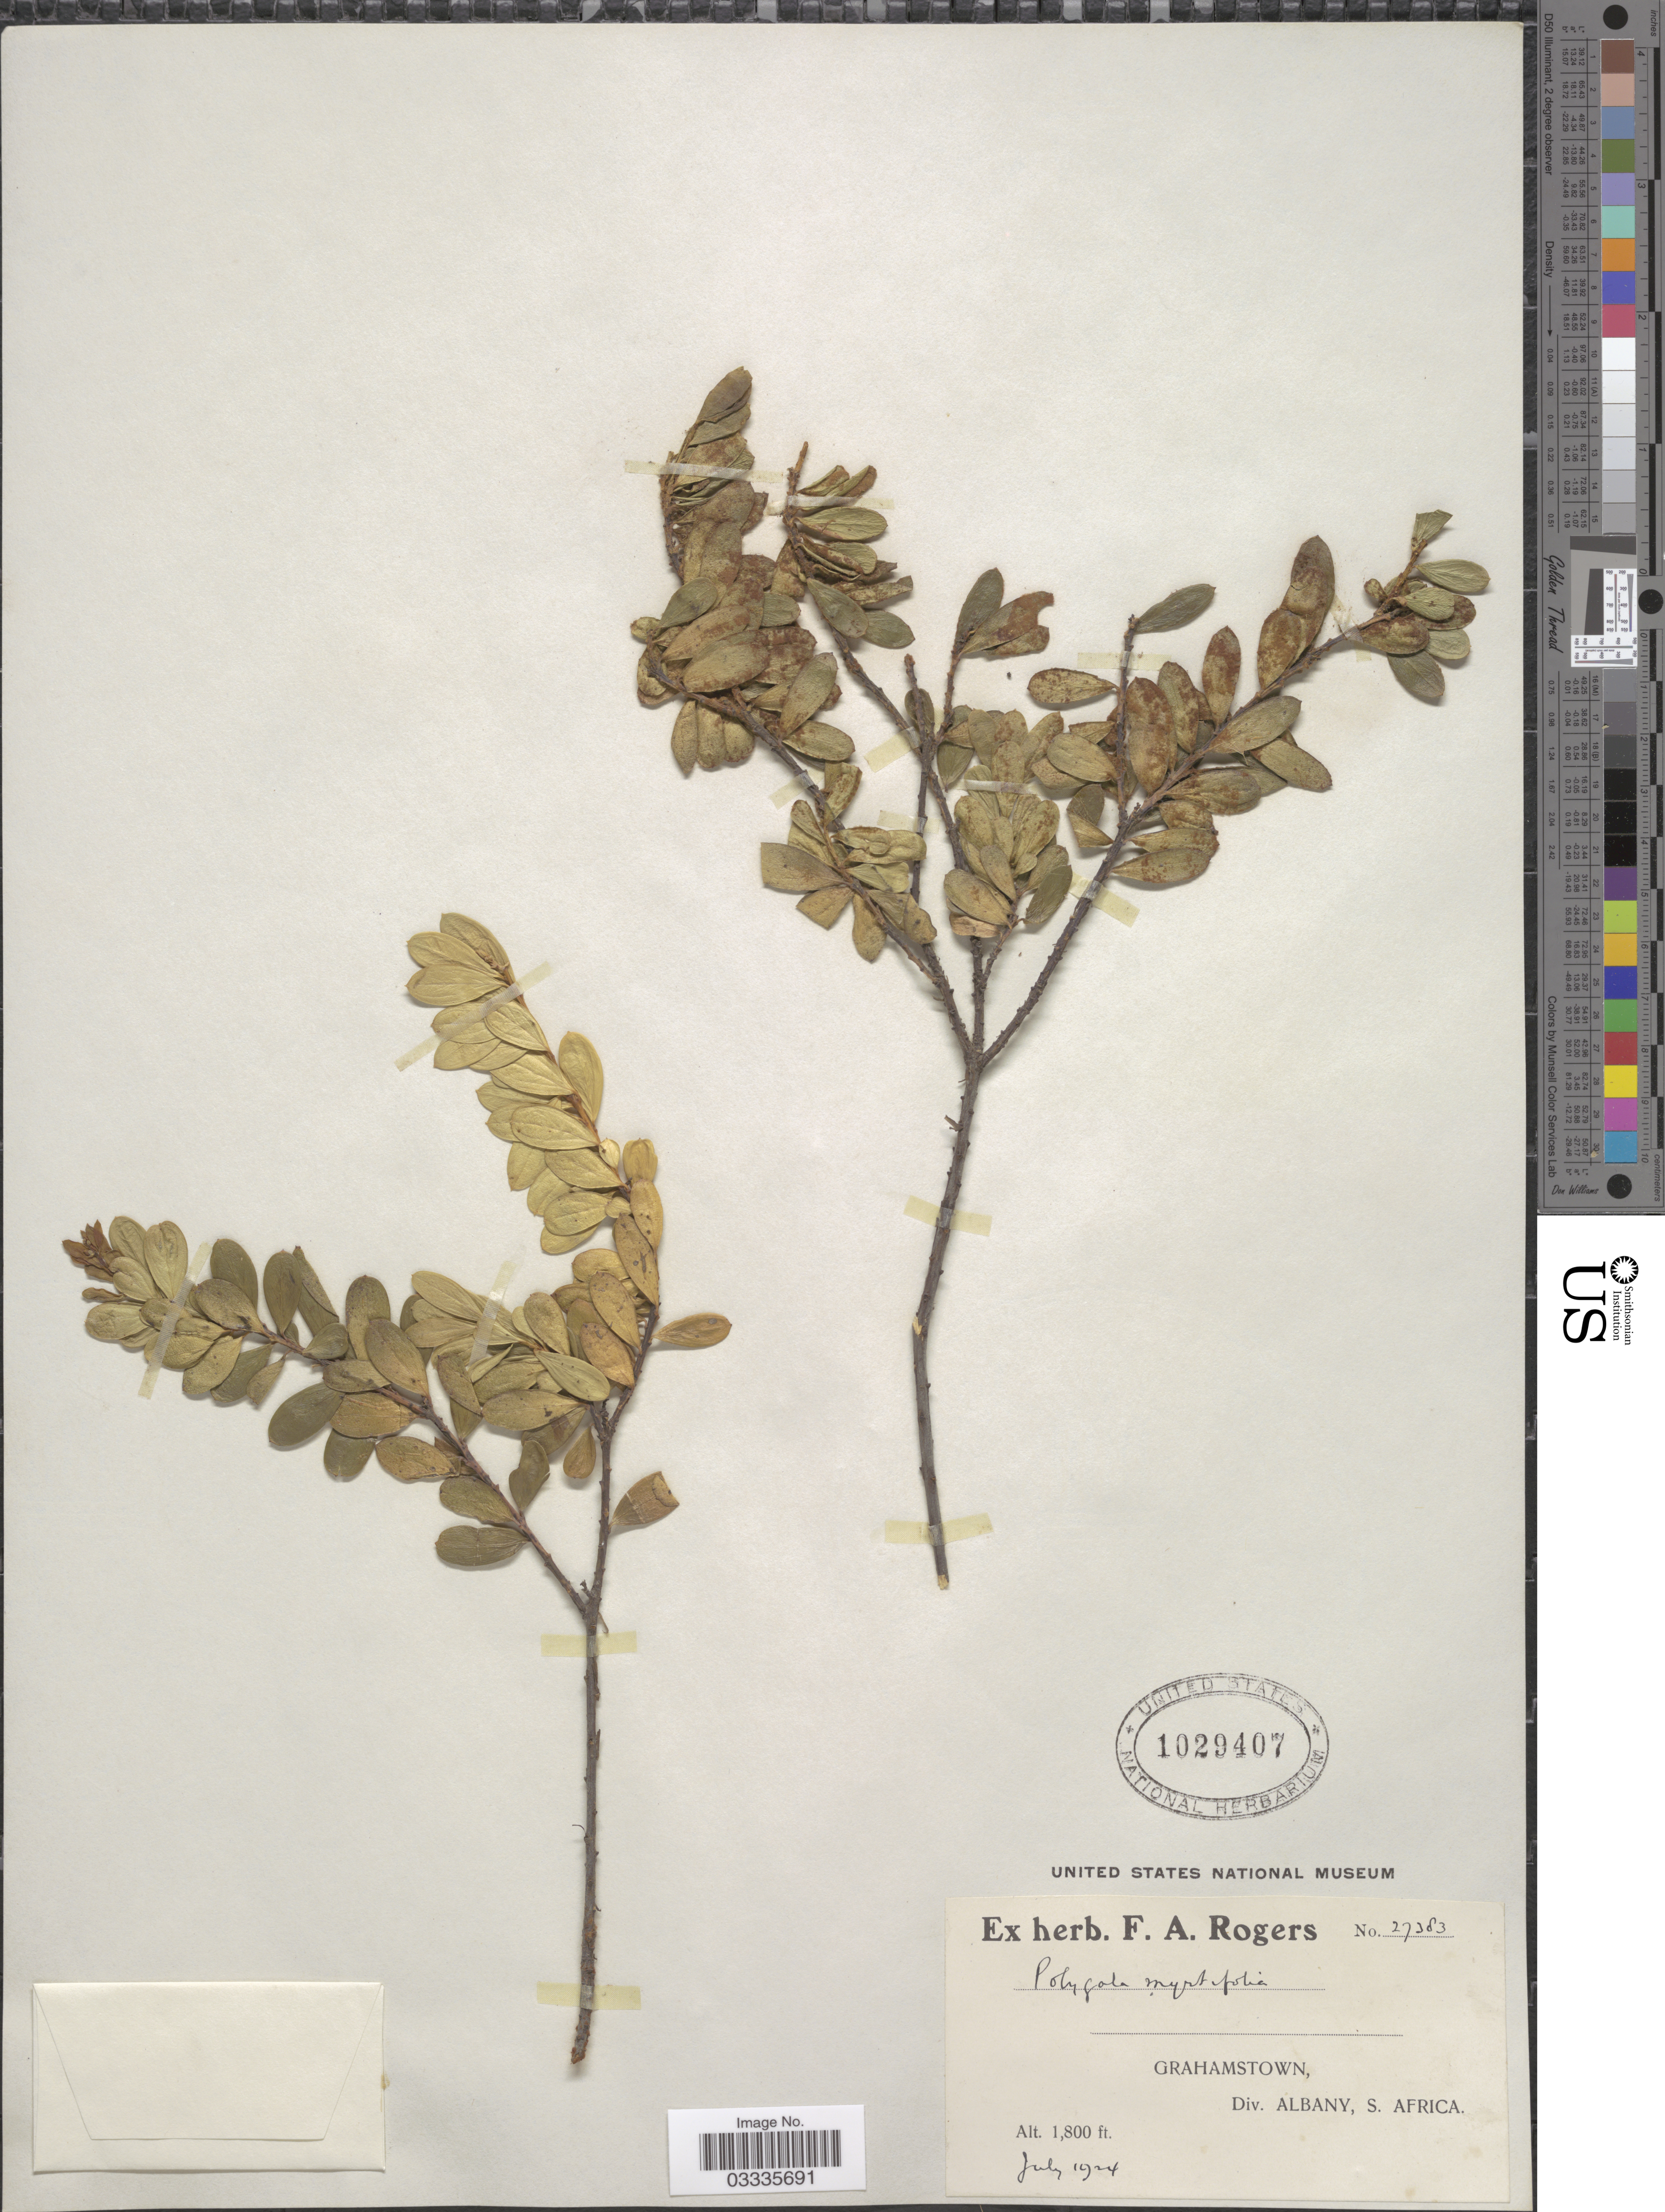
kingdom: Plantae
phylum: Tracheophyta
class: Magnoliopsida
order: Fabales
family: Polygalaceae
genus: Polygala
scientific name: Polygala myrtifolia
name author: L.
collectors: ex herb. F. A. Rogers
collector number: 27383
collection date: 1924-07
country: South Africa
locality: Grahamstown, Div. Albany, S. Africa.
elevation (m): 549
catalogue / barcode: US 1029407